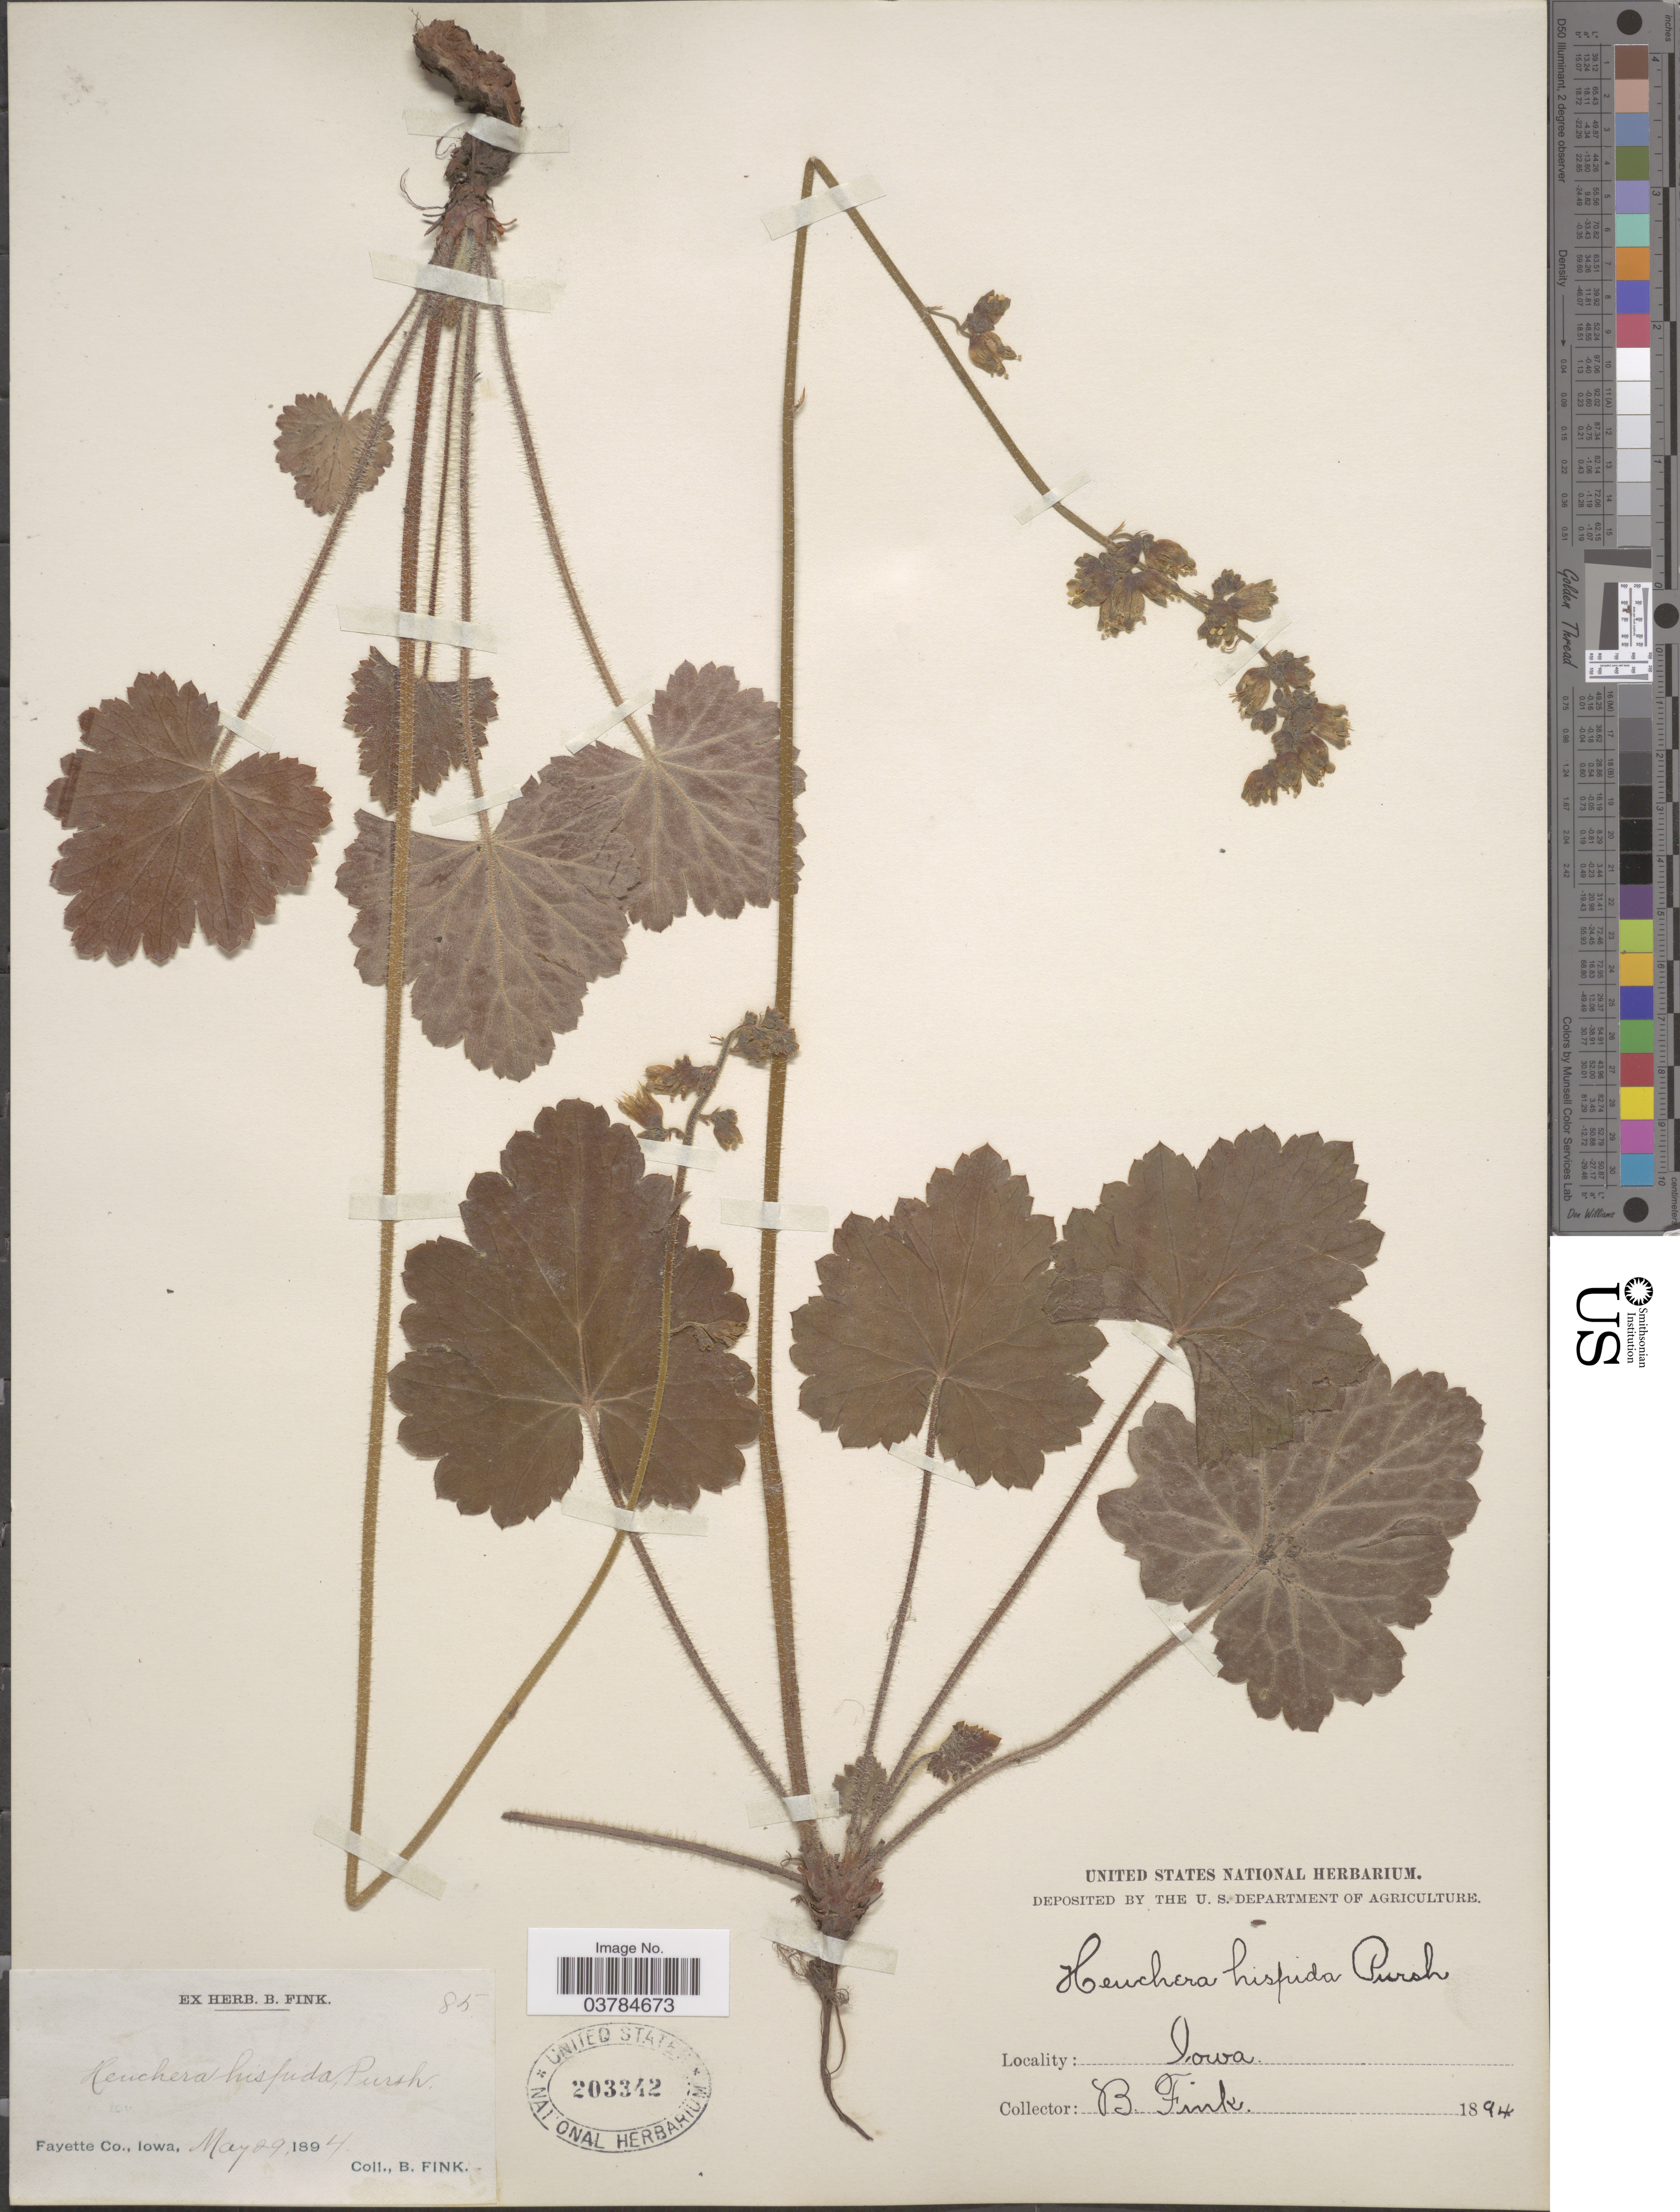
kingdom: Plantae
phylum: Tracheophyta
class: Magnoliopsida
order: Saxifragales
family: Saxifragaceae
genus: Heuchera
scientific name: Heuchera hispida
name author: Pursh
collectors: B. Fink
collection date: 1894-05-29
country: United States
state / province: Iowa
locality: Fayette Co.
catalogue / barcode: US 203342